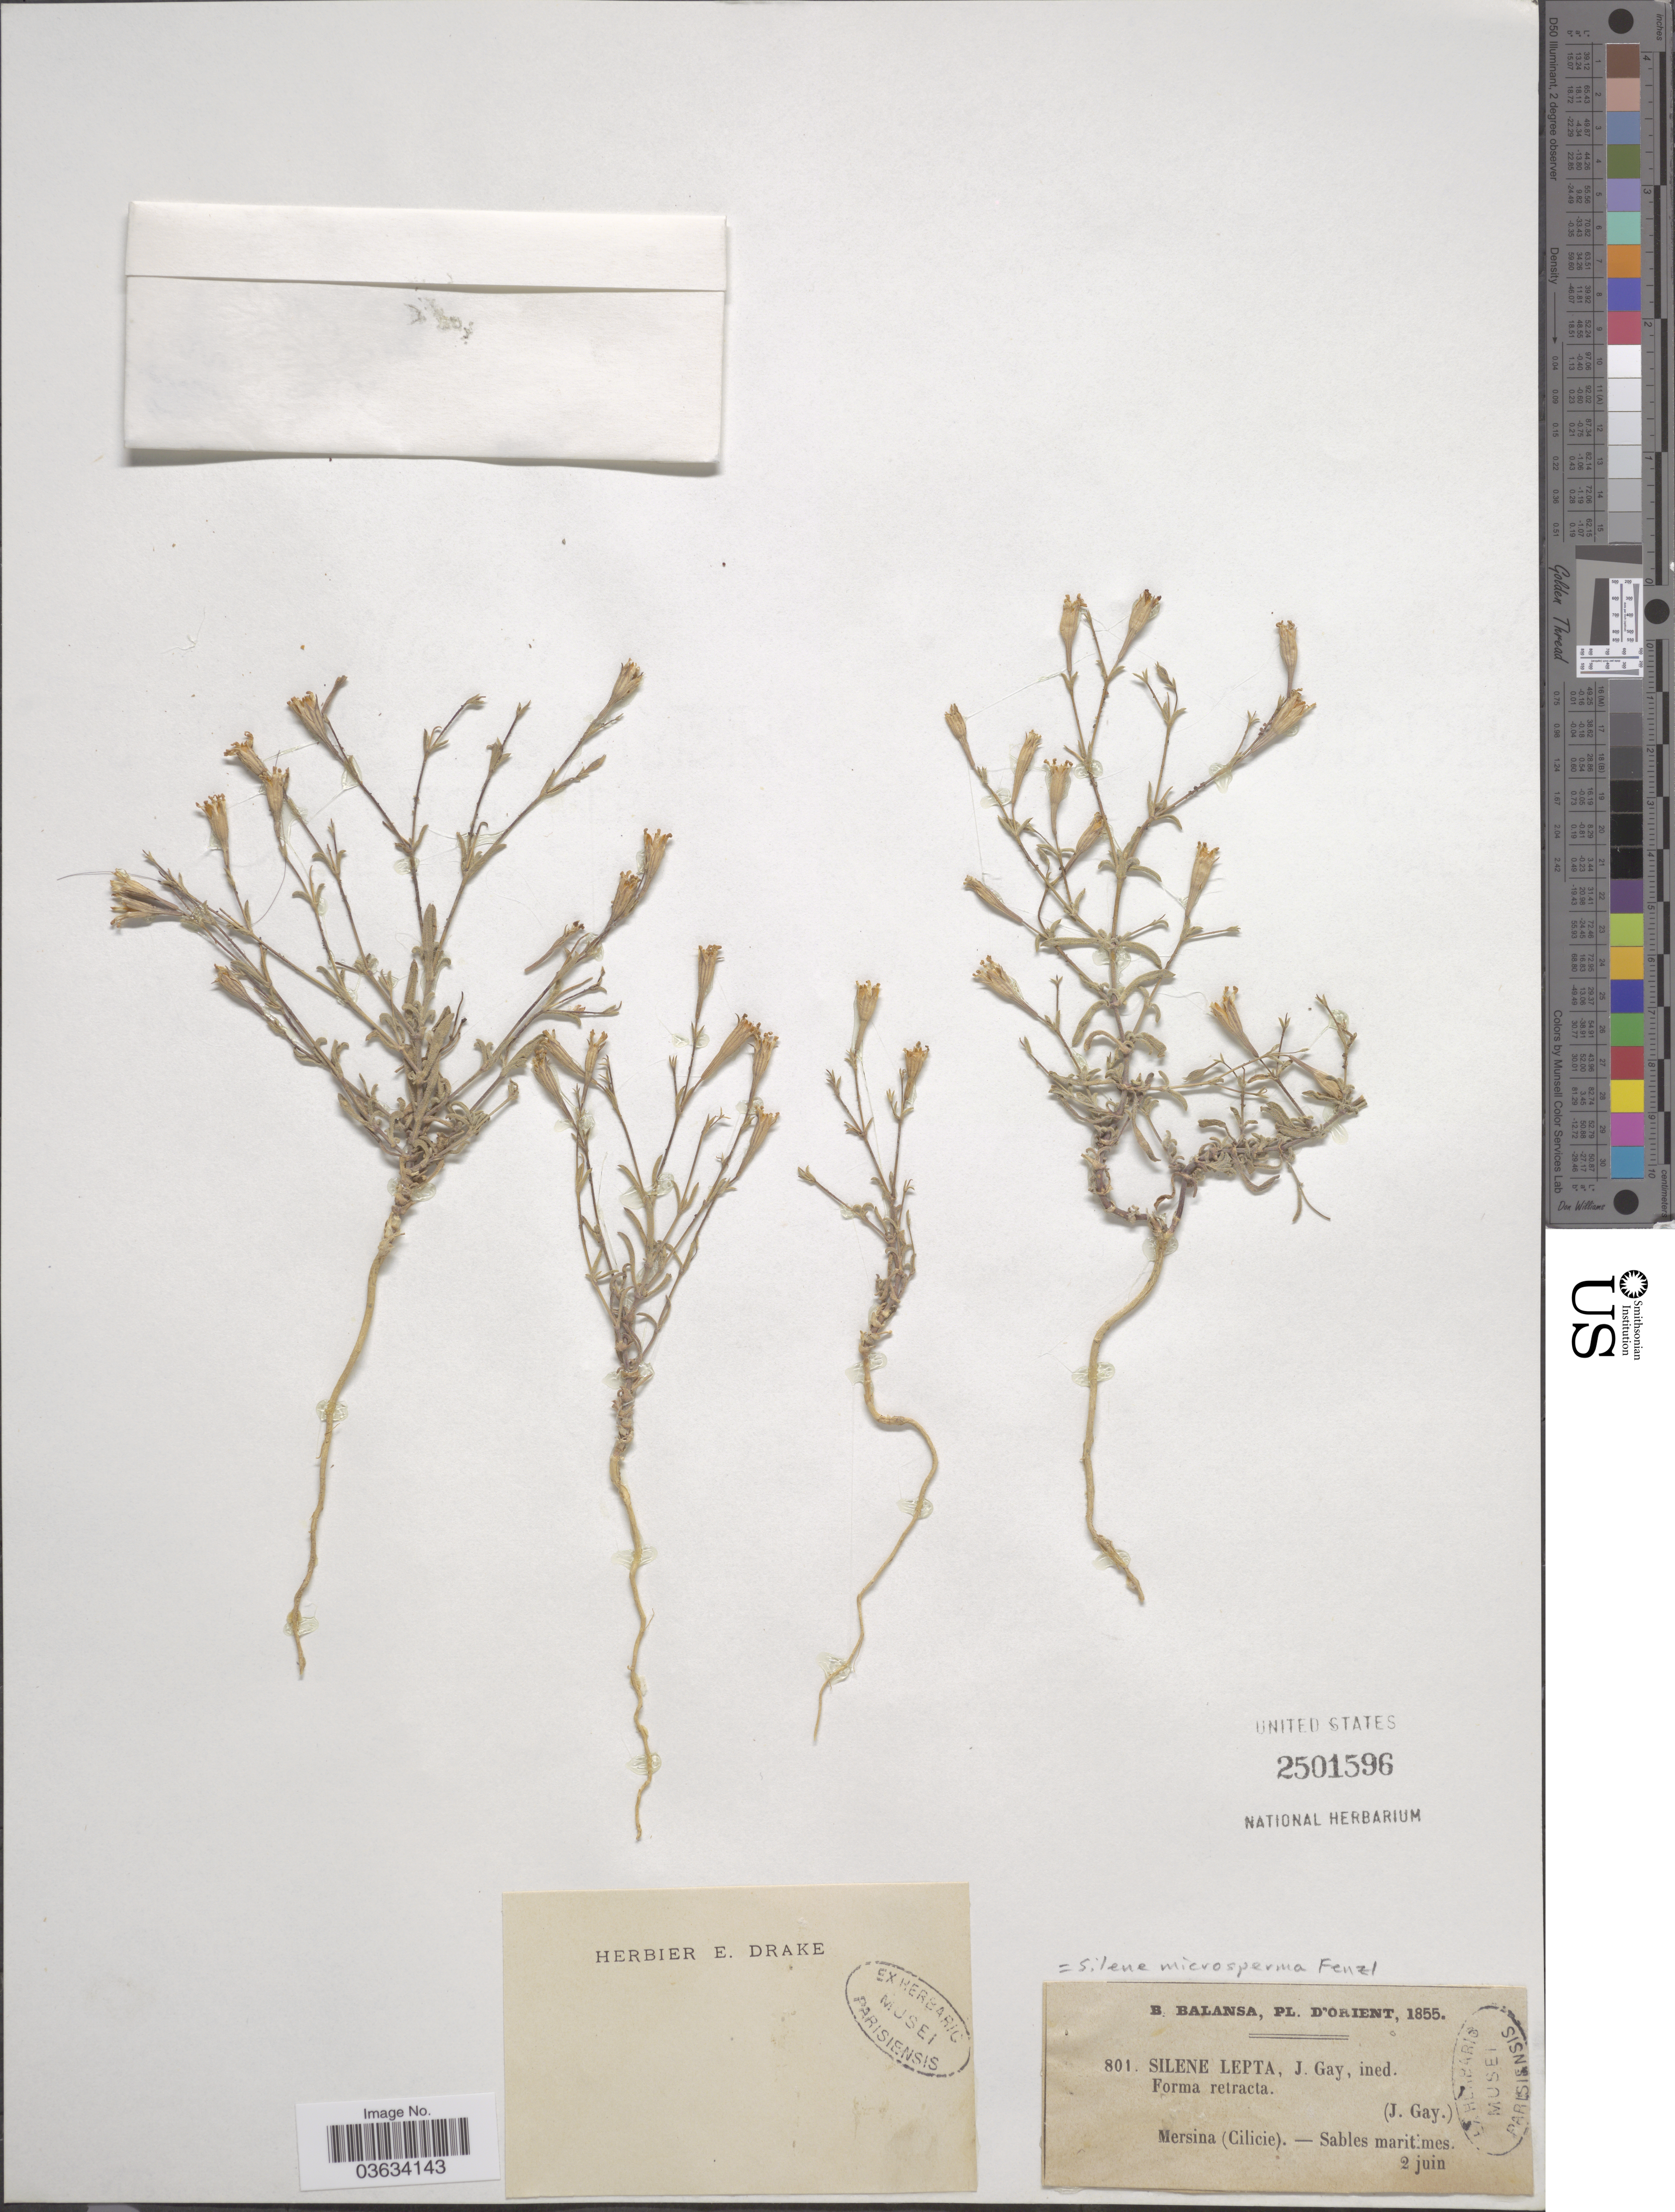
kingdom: Plantae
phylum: Tracheophyta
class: Magnoliopsida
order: Caryophyllales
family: Caryophyllaceae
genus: Silene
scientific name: Silene microsperma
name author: Fenzl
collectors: B. Balansa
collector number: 801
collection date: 1855-06-02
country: Turkey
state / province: Mersin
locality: D'Orient. Mersina (Cilicie).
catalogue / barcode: US 2501596